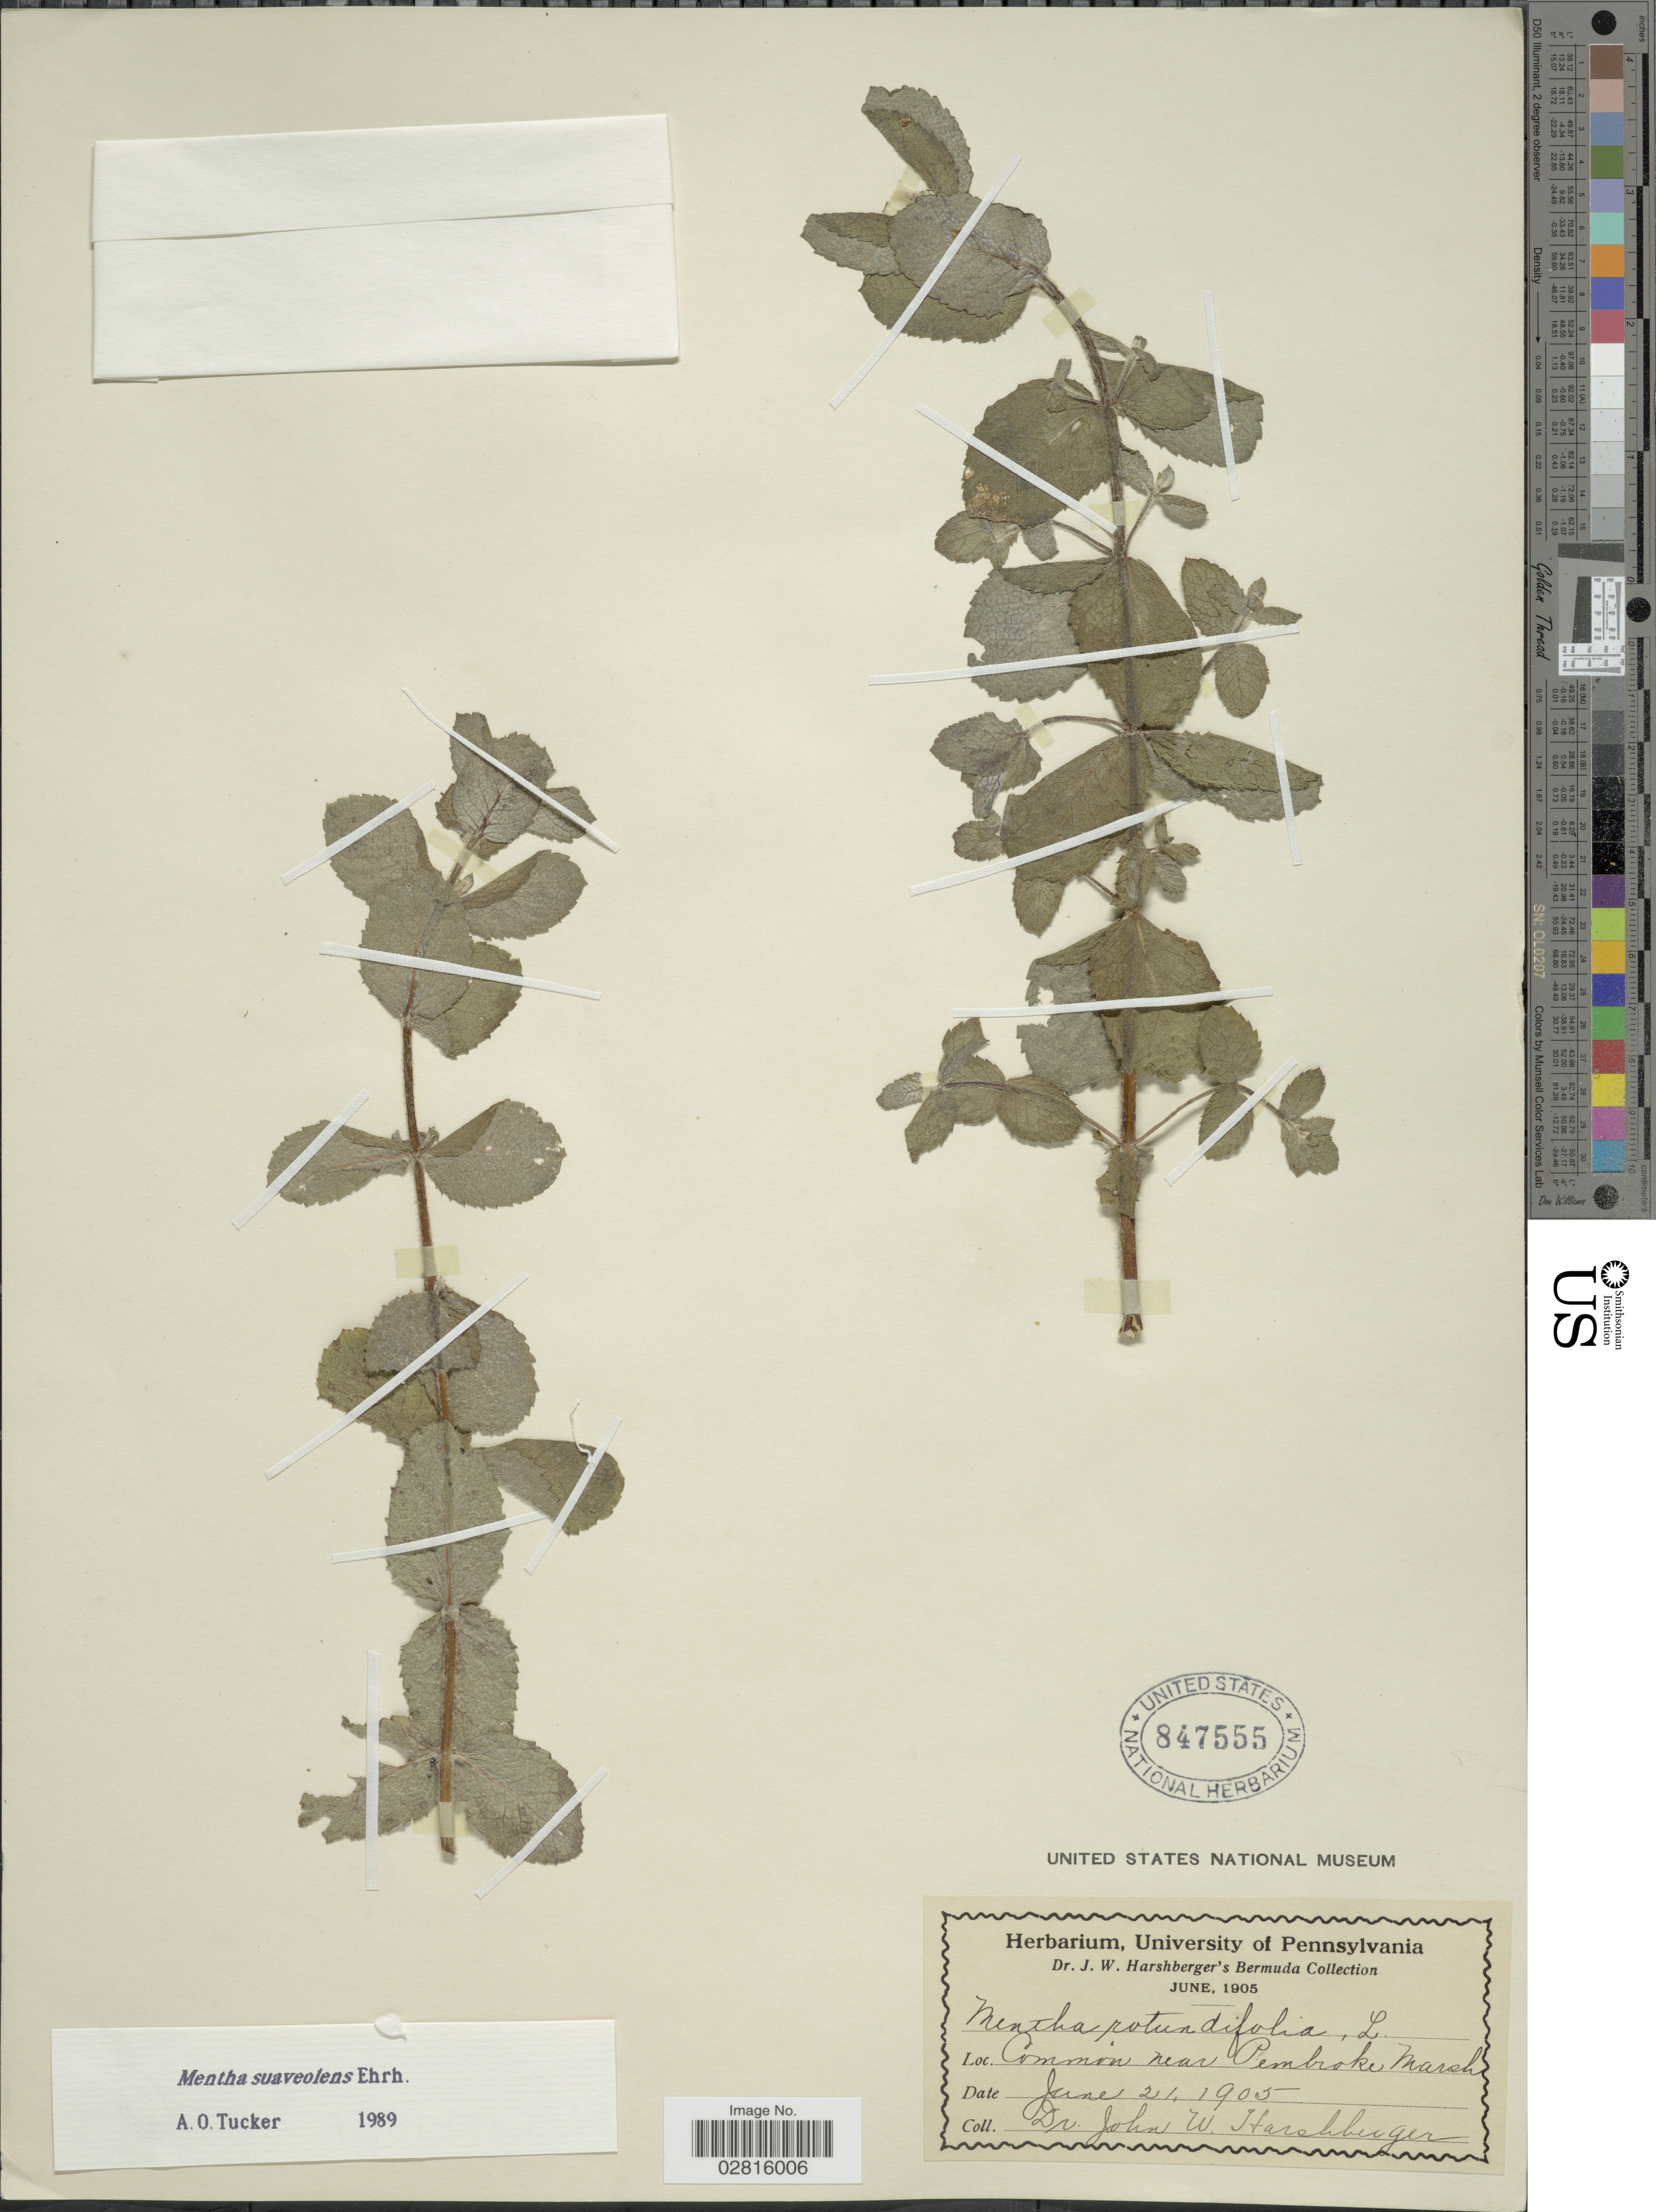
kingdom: Plantae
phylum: Tracheophyta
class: Magnoliopsida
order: Lamiales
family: Lamiaceae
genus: Mentha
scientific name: Mentha suaveolens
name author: Ehrh.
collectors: J. W. Harshberger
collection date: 1905-06-21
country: Bermuda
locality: Common near Pembroke Marsh.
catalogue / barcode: US 847555